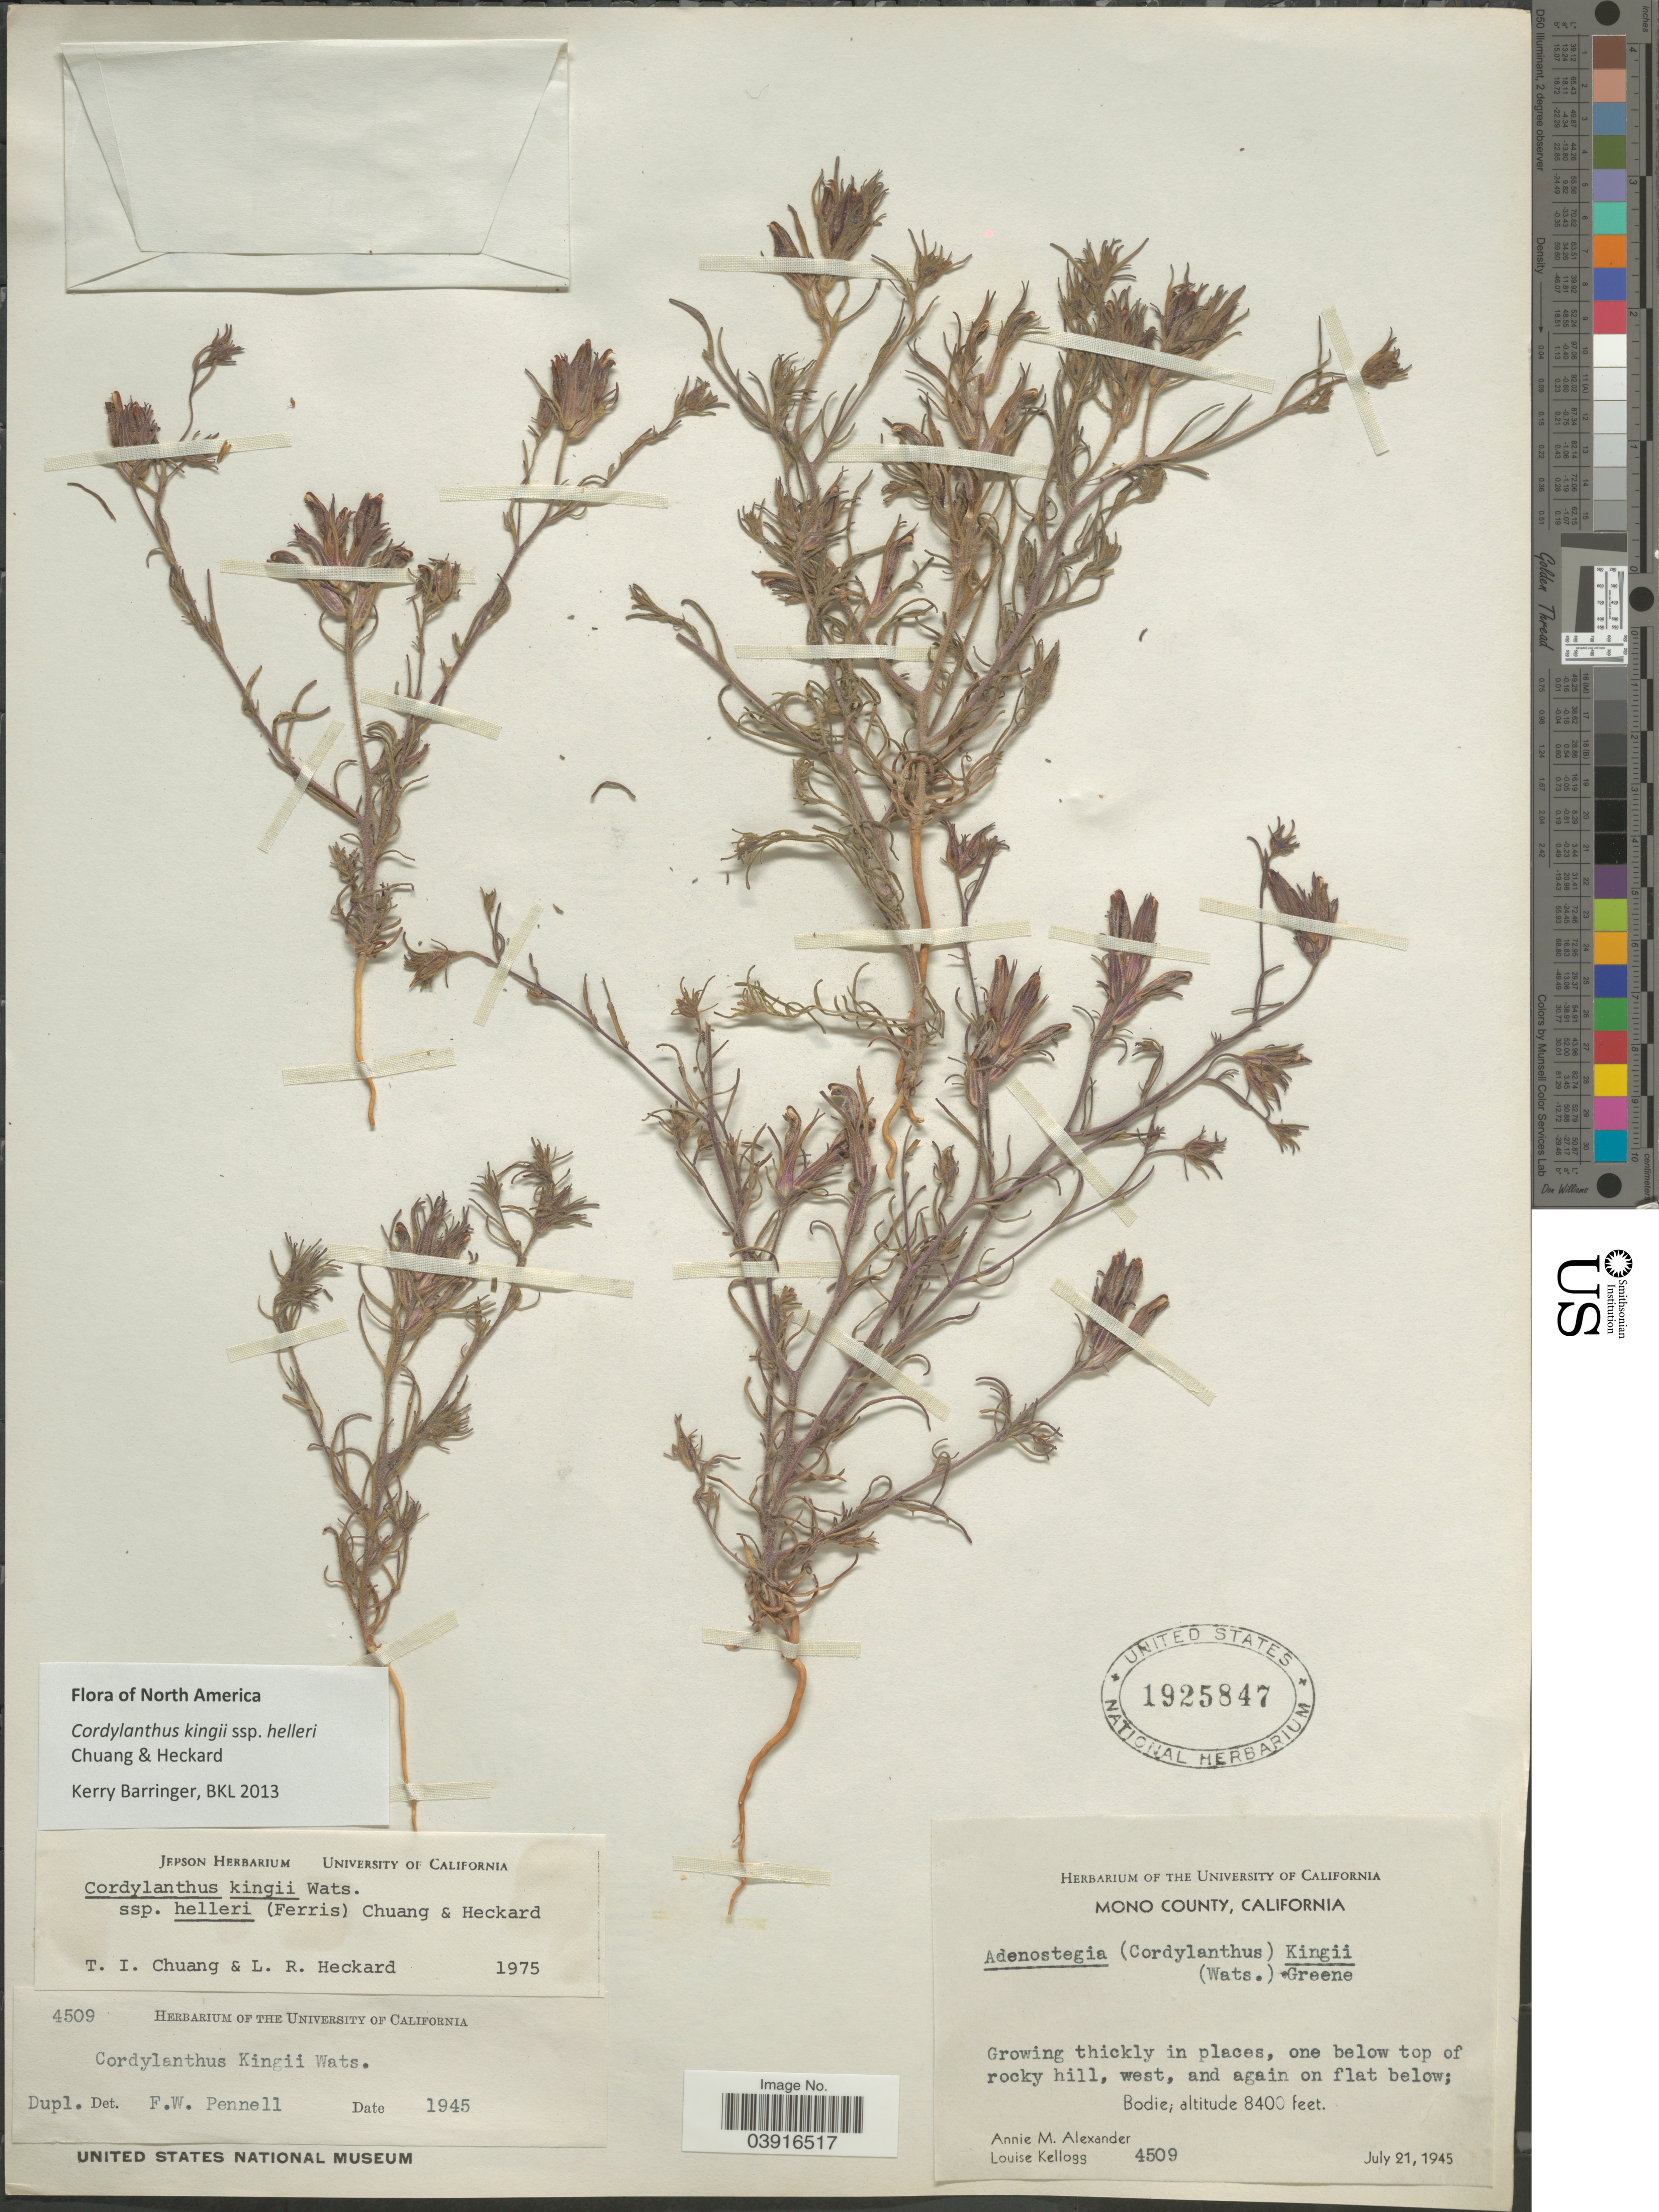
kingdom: Plantae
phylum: Tracheophyta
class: Magnoliopsida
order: Lamiales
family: Orobanchaceae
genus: Cordylanthus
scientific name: Cordylanthus kingii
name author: S. Watson in C. King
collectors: A. M. Alexander & L. Kellogg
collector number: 4509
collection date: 1945-07-21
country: United States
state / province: California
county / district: Mono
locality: Mono County. West, and again on flat below; Bodie.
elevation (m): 2560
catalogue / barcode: US 1925847